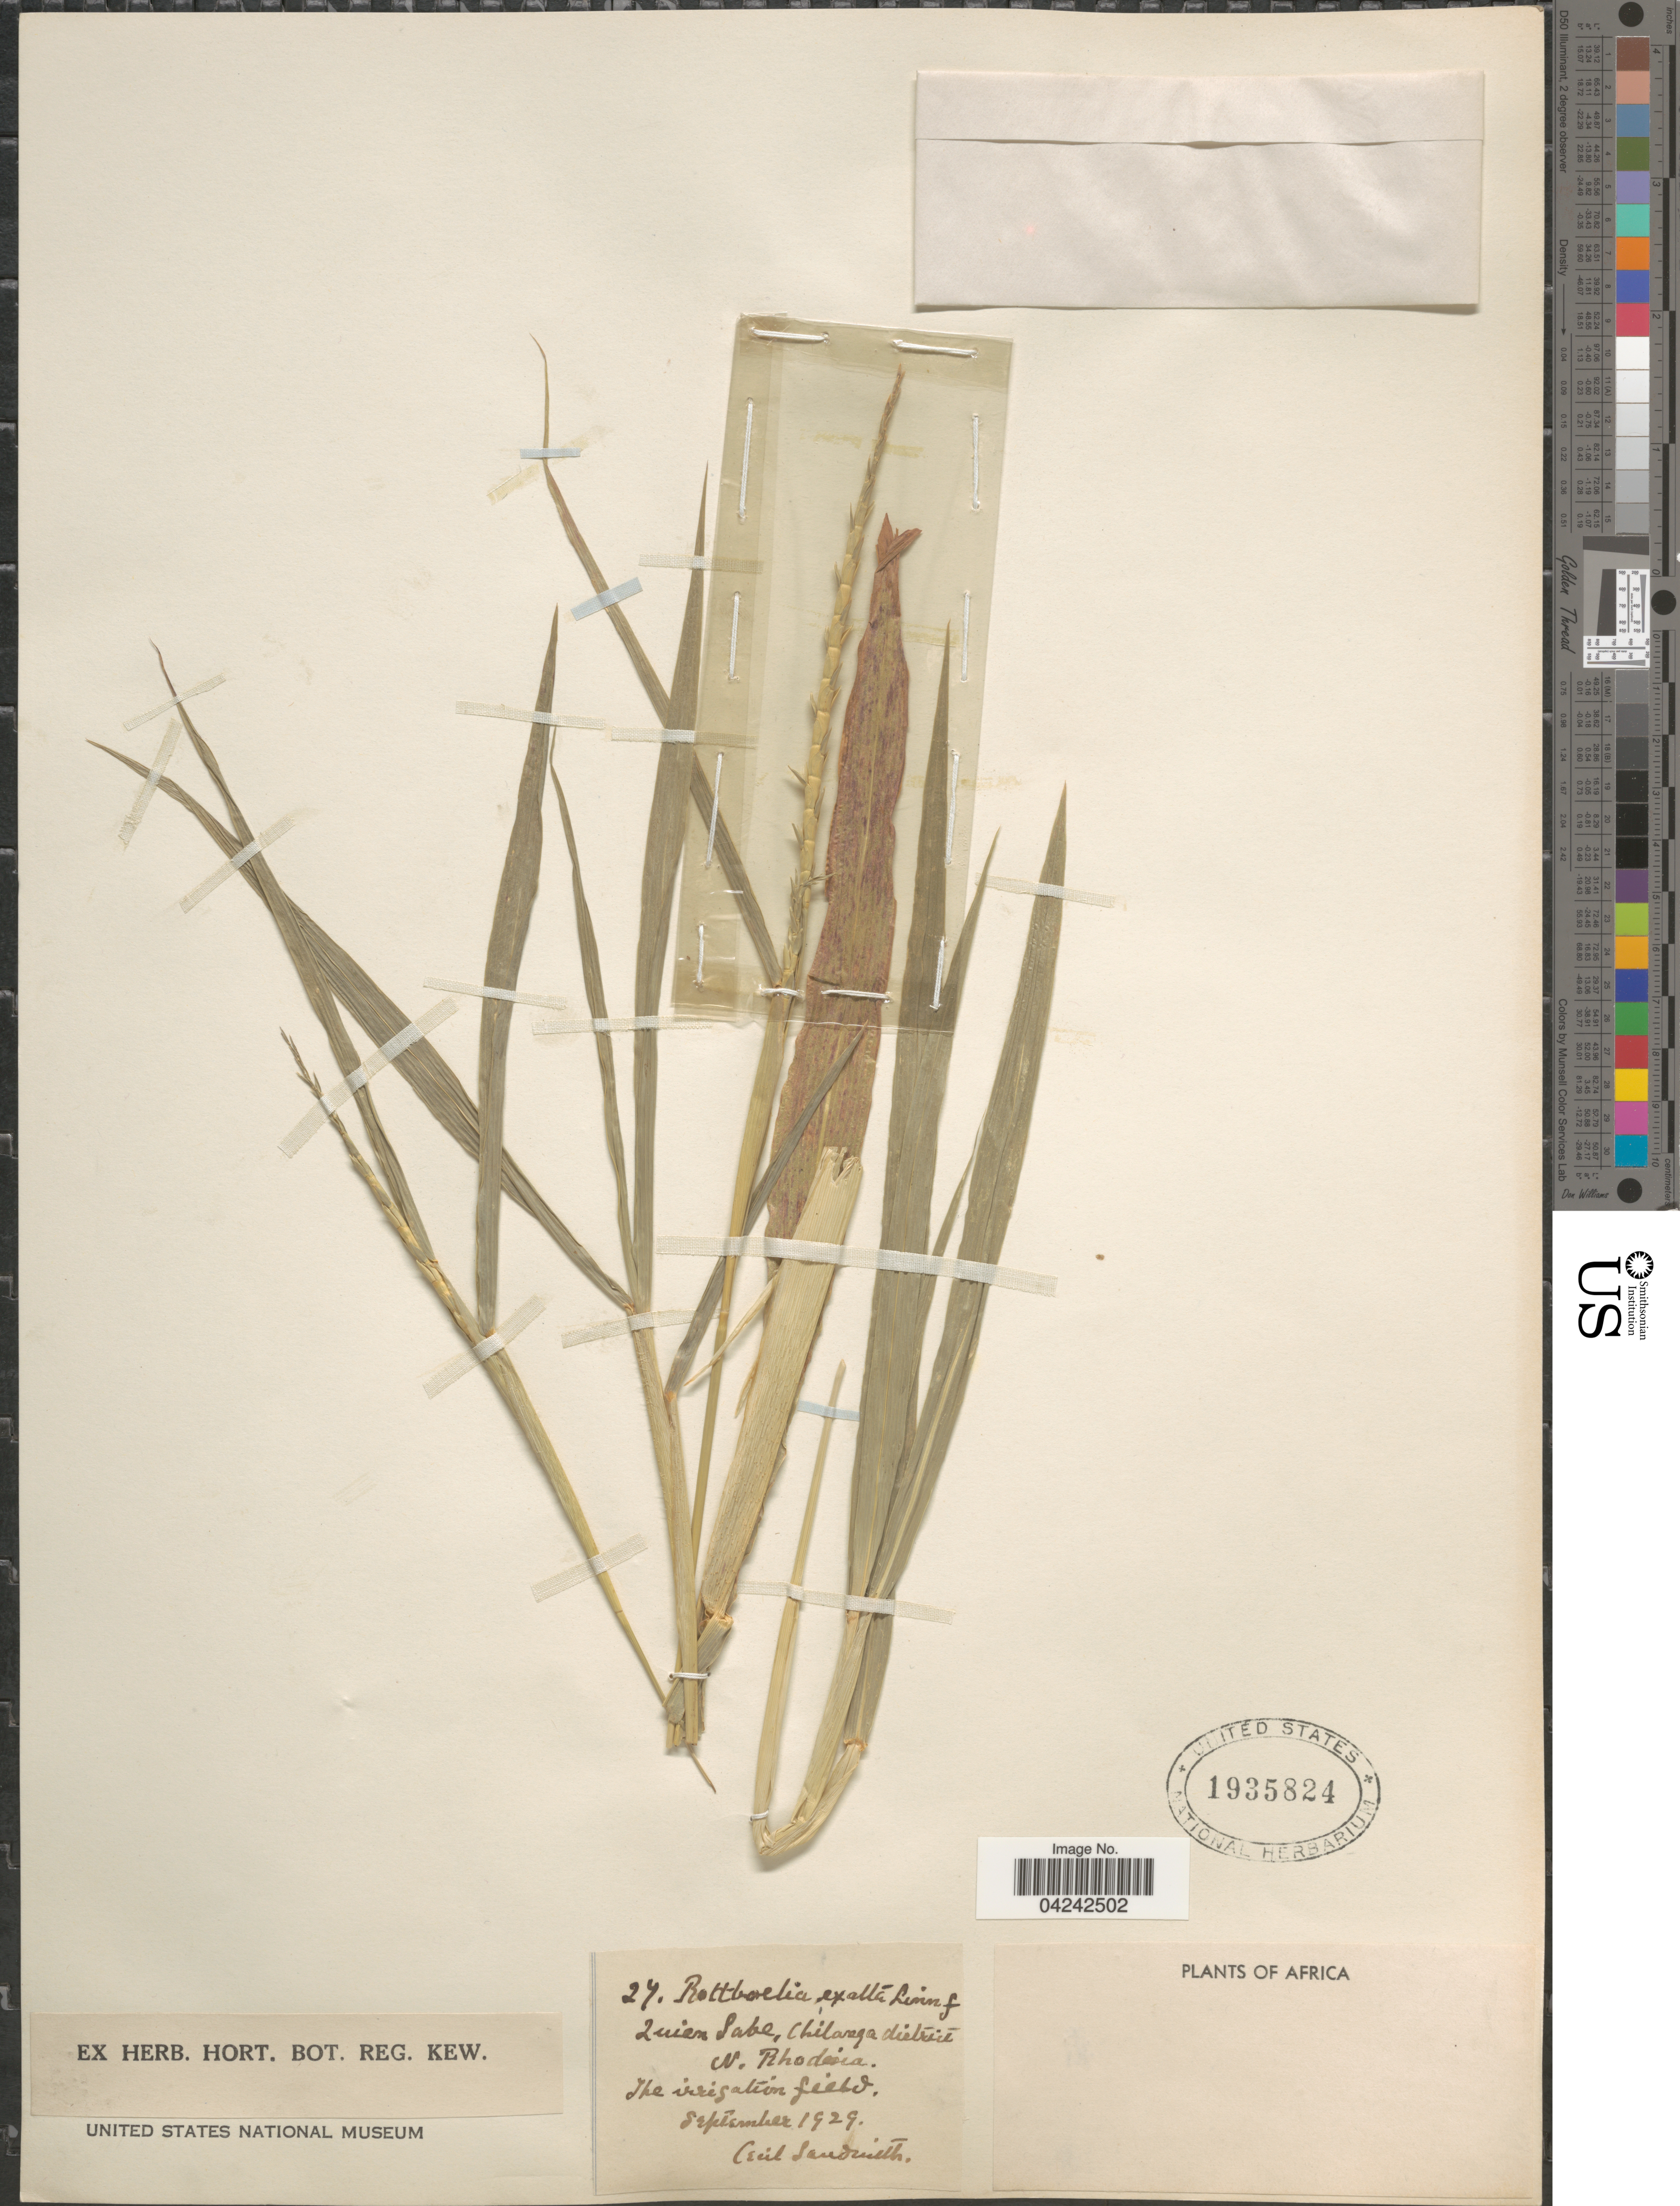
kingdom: Plantae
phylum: Tracheophyta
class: Liliopsida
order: Poales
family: Poaceae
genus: Rottboellia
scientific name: Rottboellia cochinchinensis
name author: (Lour.) Clayton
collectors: C. I. Sandwith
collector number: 27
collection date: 1929-09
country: Zambia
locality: Quien Sabe, Chilanega district.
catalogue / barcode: US 1935824